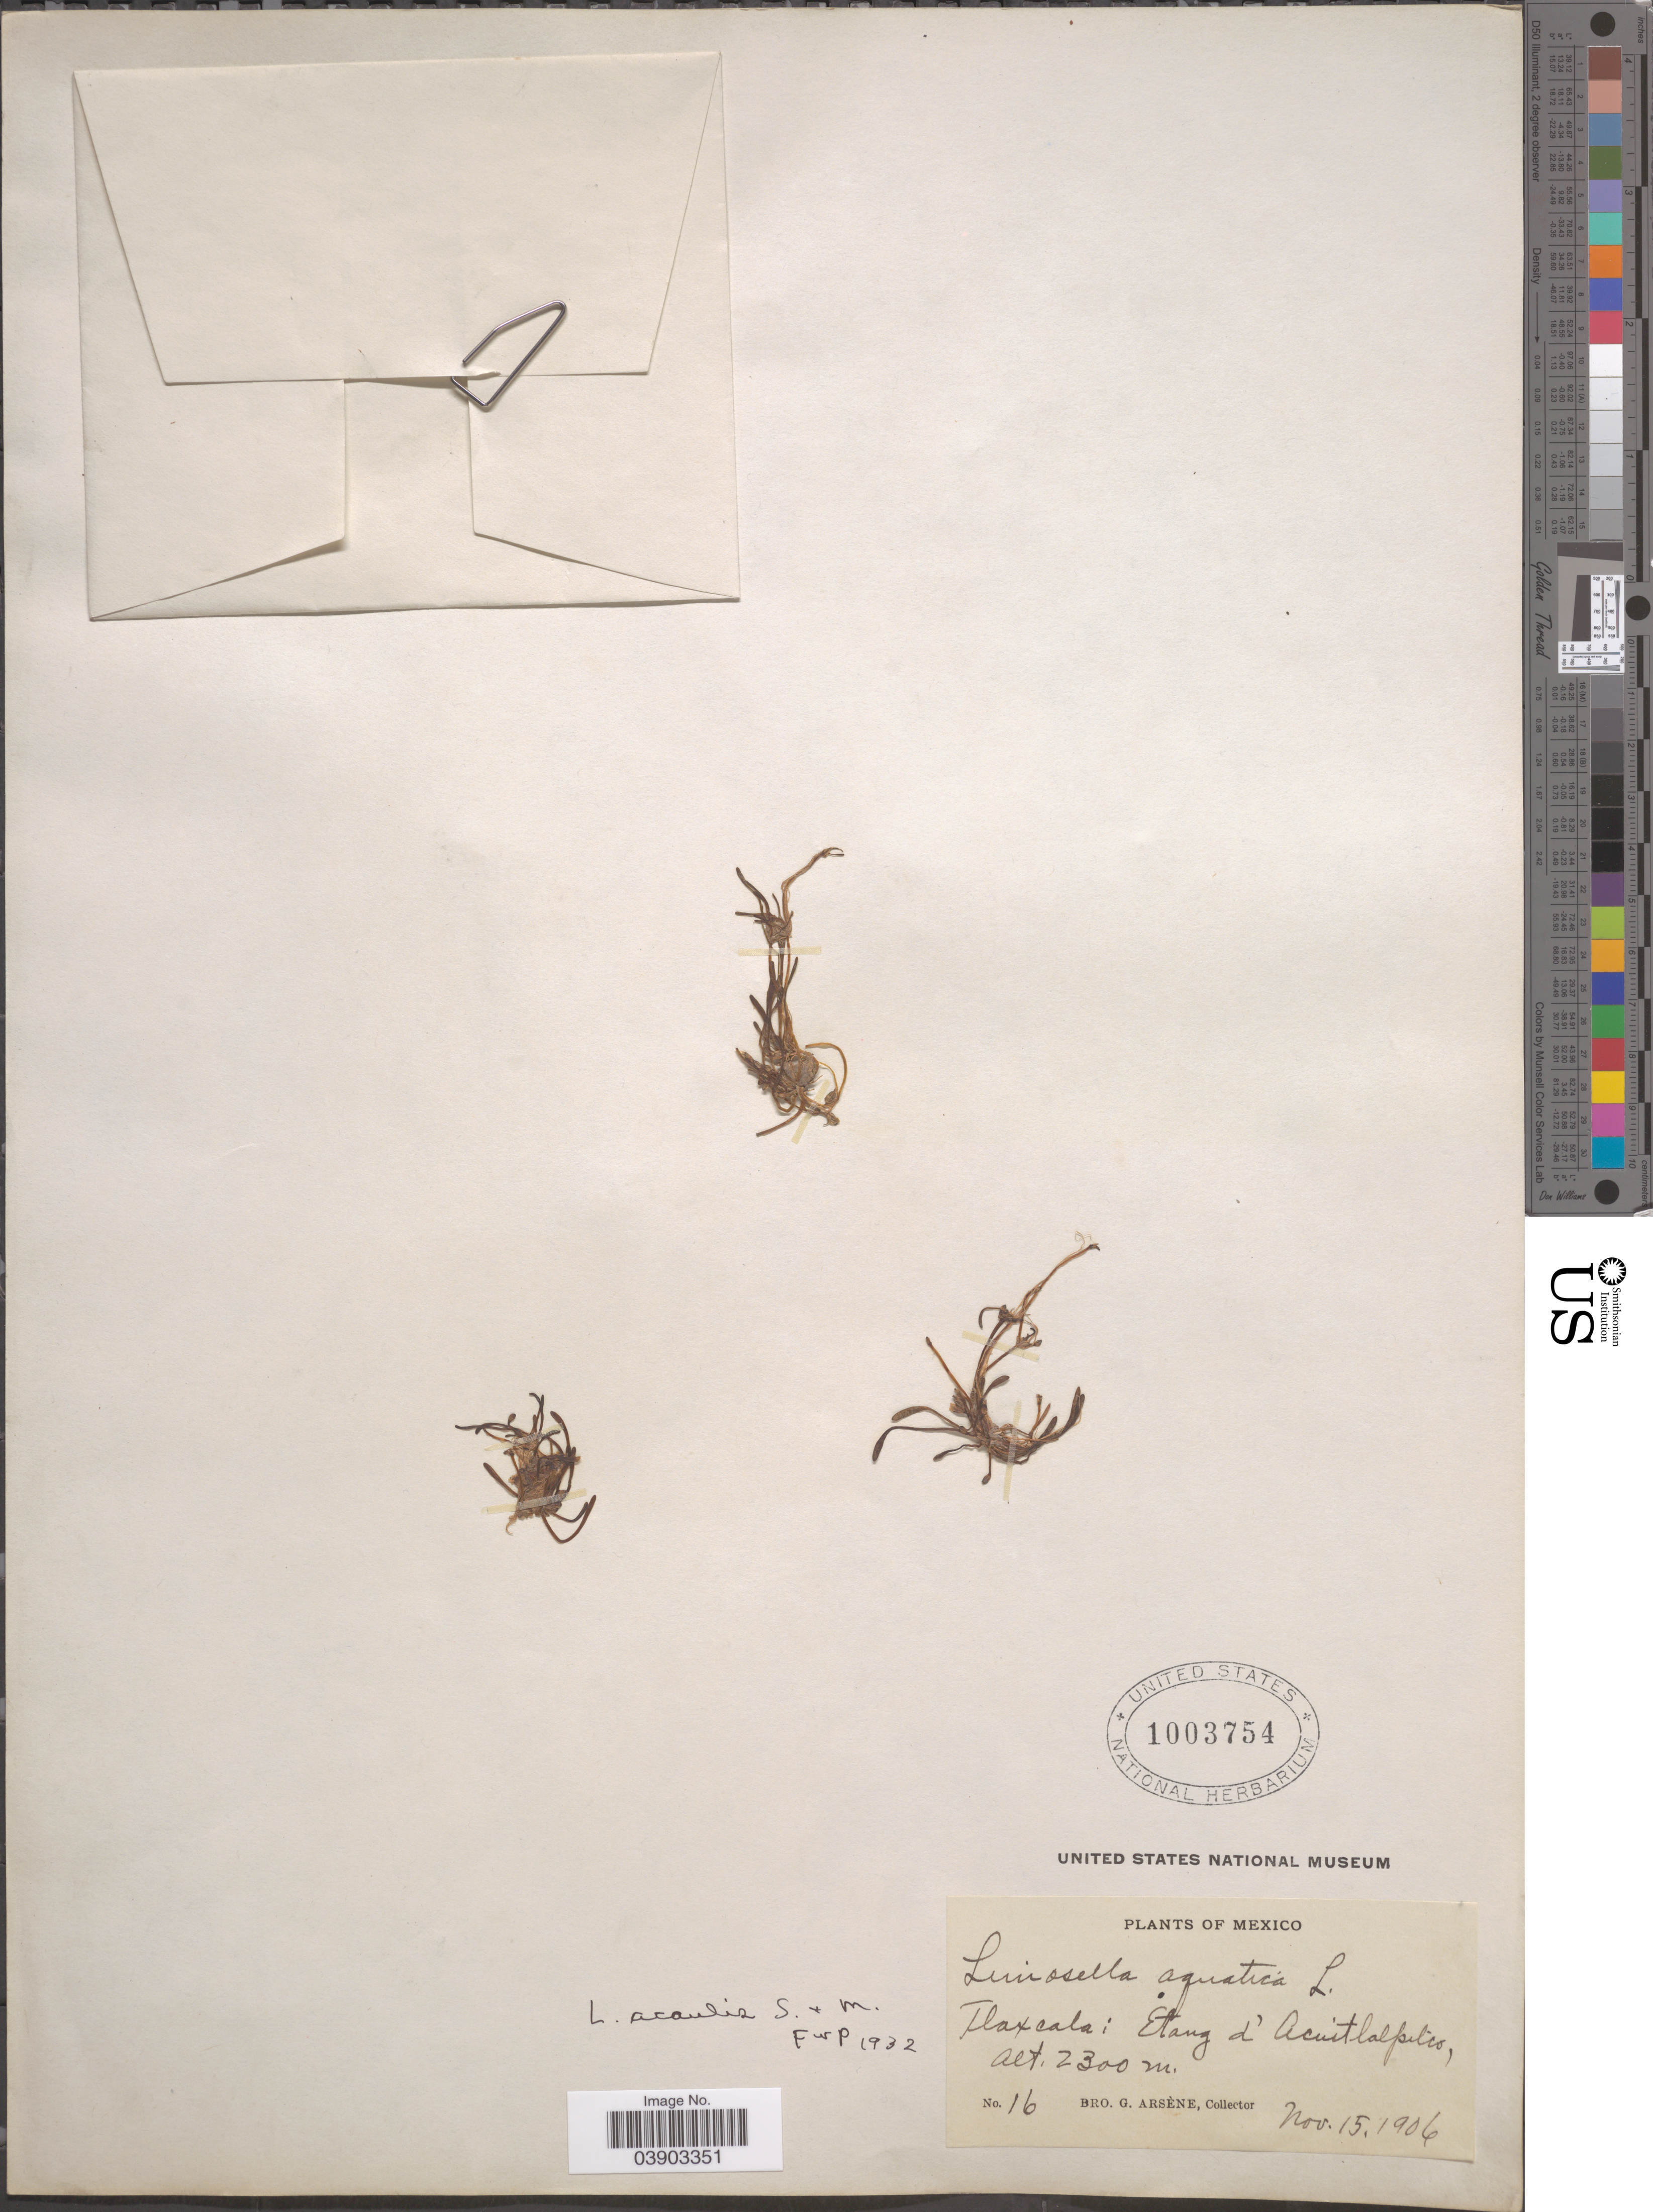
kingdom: Plantae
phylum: Tracheophyta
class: Magnoliopsida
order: Lamiales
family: Scrophulariaceae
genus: Limosella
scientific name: Limosella acaulis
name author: Sessé & Moc.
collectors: Bro. G. Arsène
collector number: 16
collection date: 1906-11-15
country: Mexico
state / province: Tlaxcala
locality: Etang d' Acuitlalpilco.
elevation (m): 2300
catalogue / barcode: US 1003754